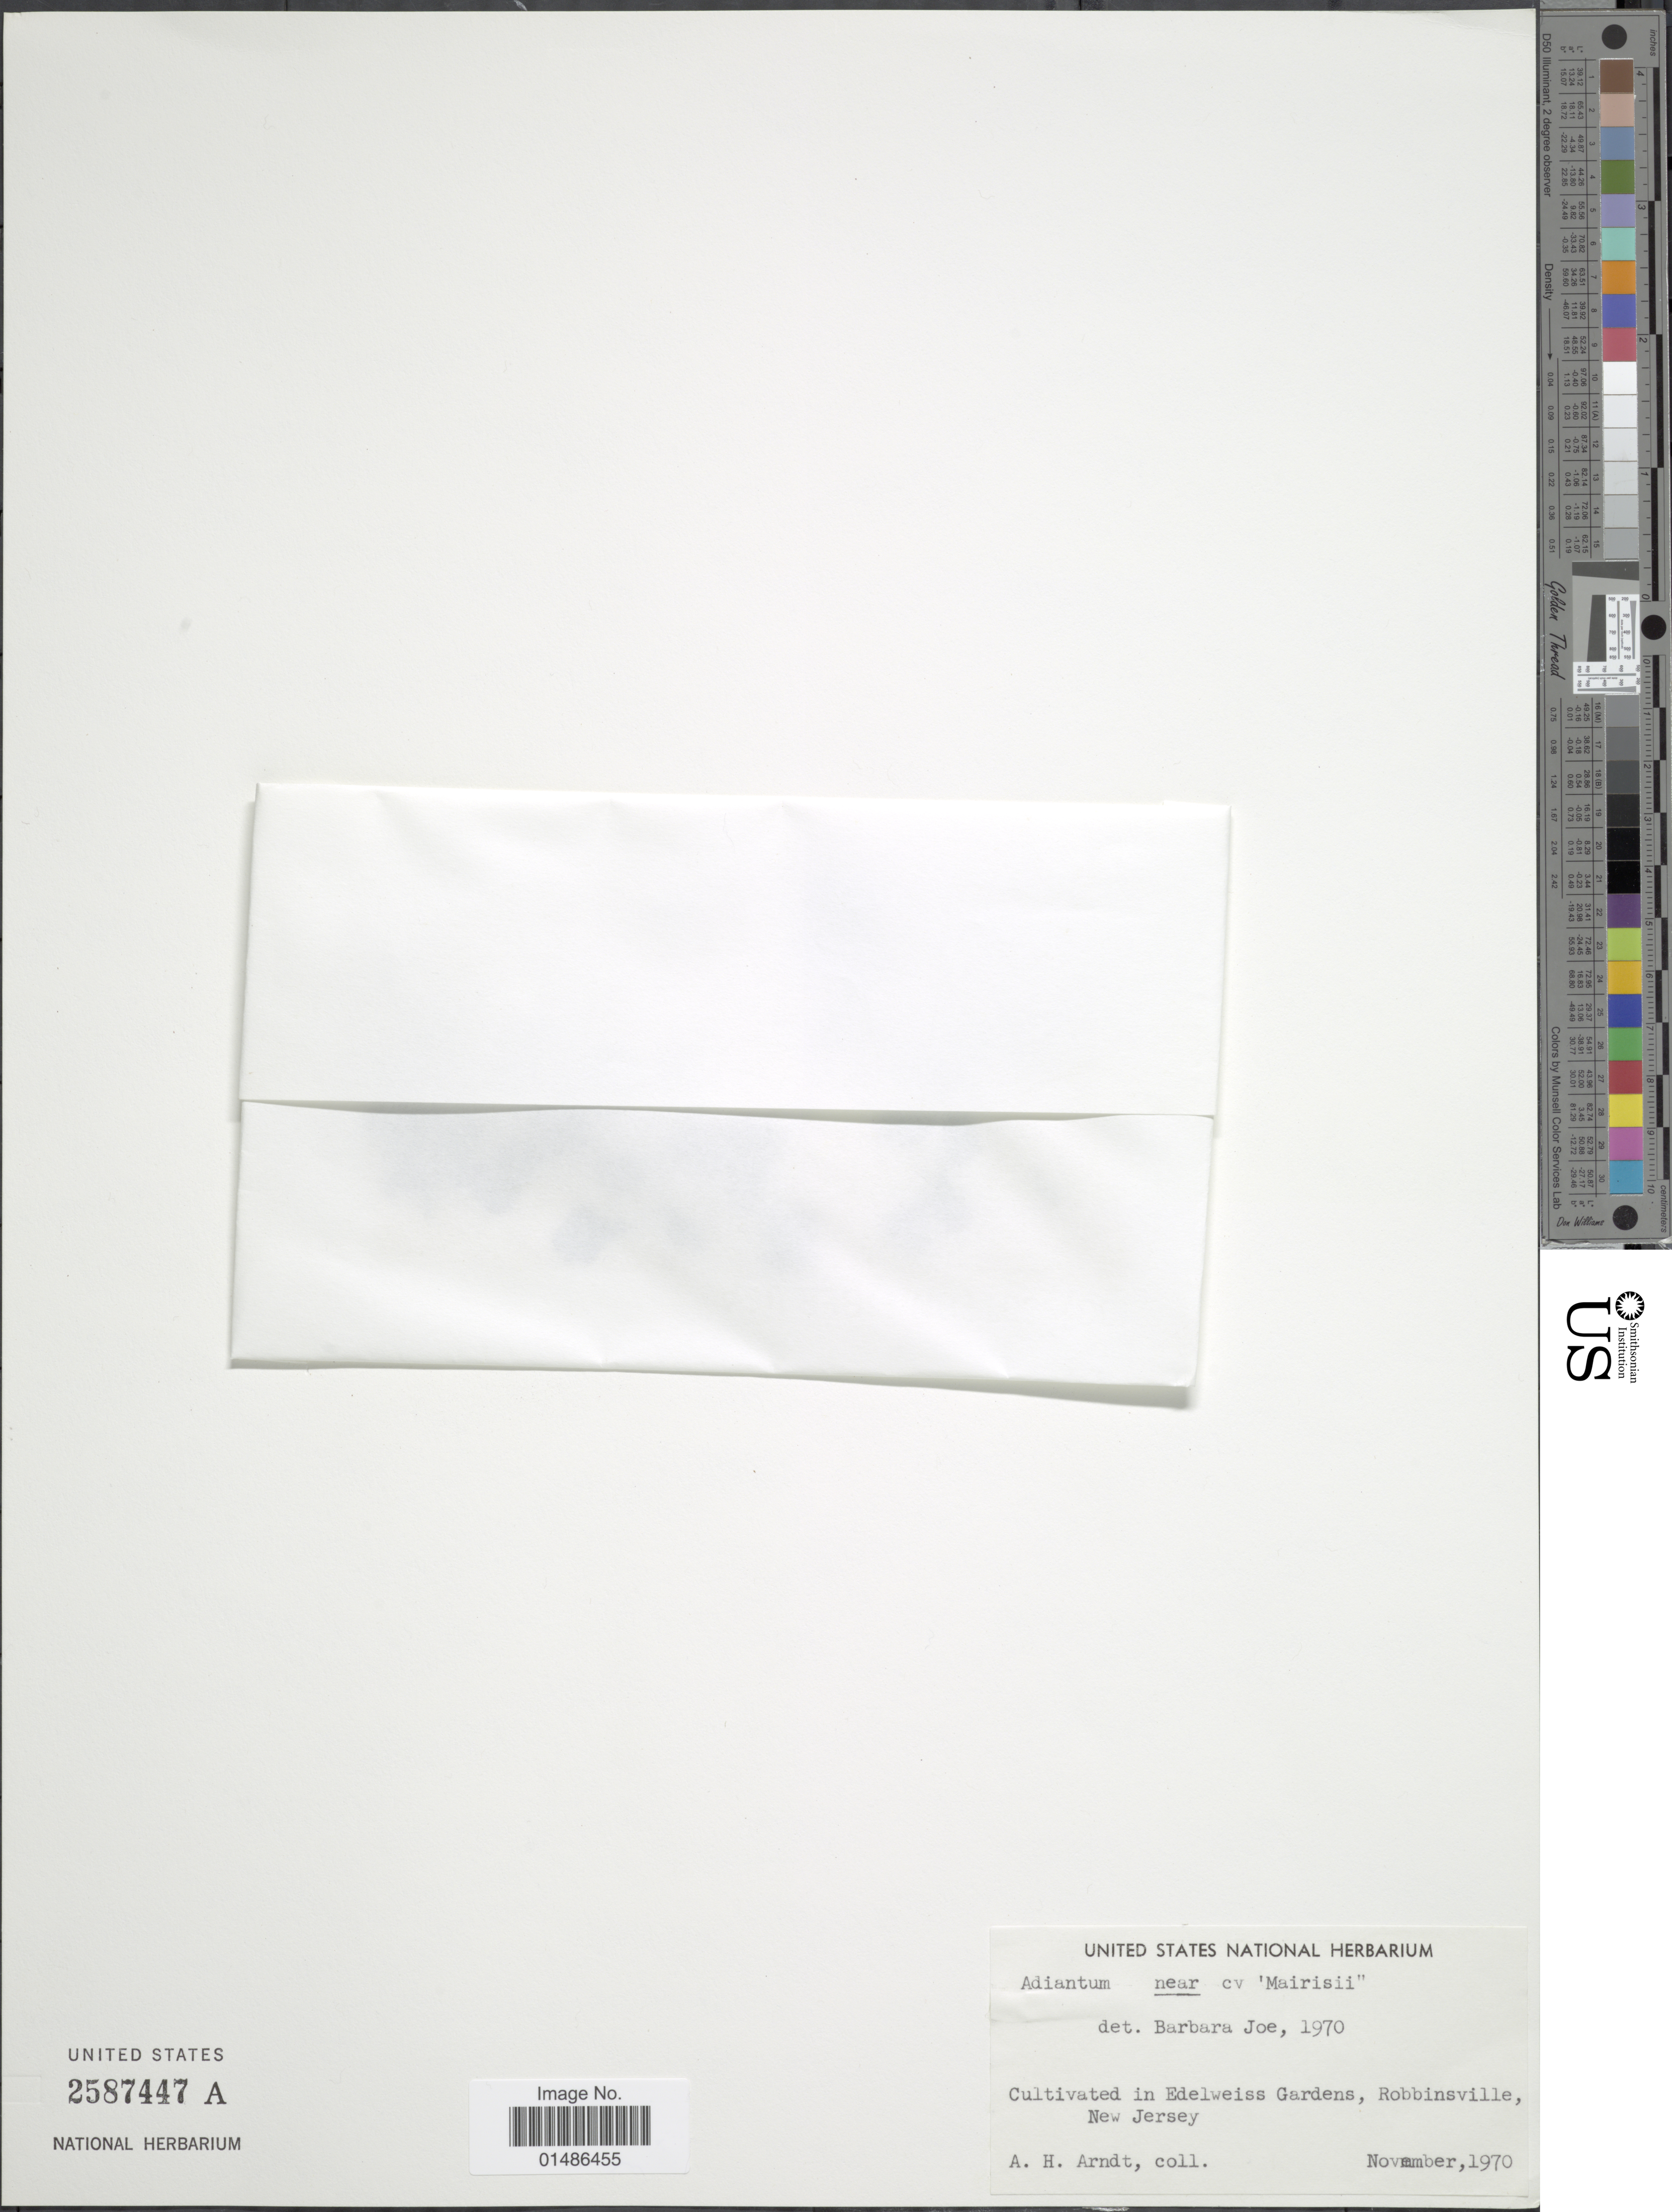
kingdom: Plantae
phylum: Tracheophyta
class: Polypodiopsida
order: Polypodiales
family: Pteridaceae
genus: Adiantum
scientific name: Adiantum mariesii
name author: Baker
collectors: A. Arndt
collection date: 1970-11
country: United States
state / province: New Jersey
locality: Cultivated in Edelweiss Gardens, Robbinsville.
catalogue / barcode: US 2587447A